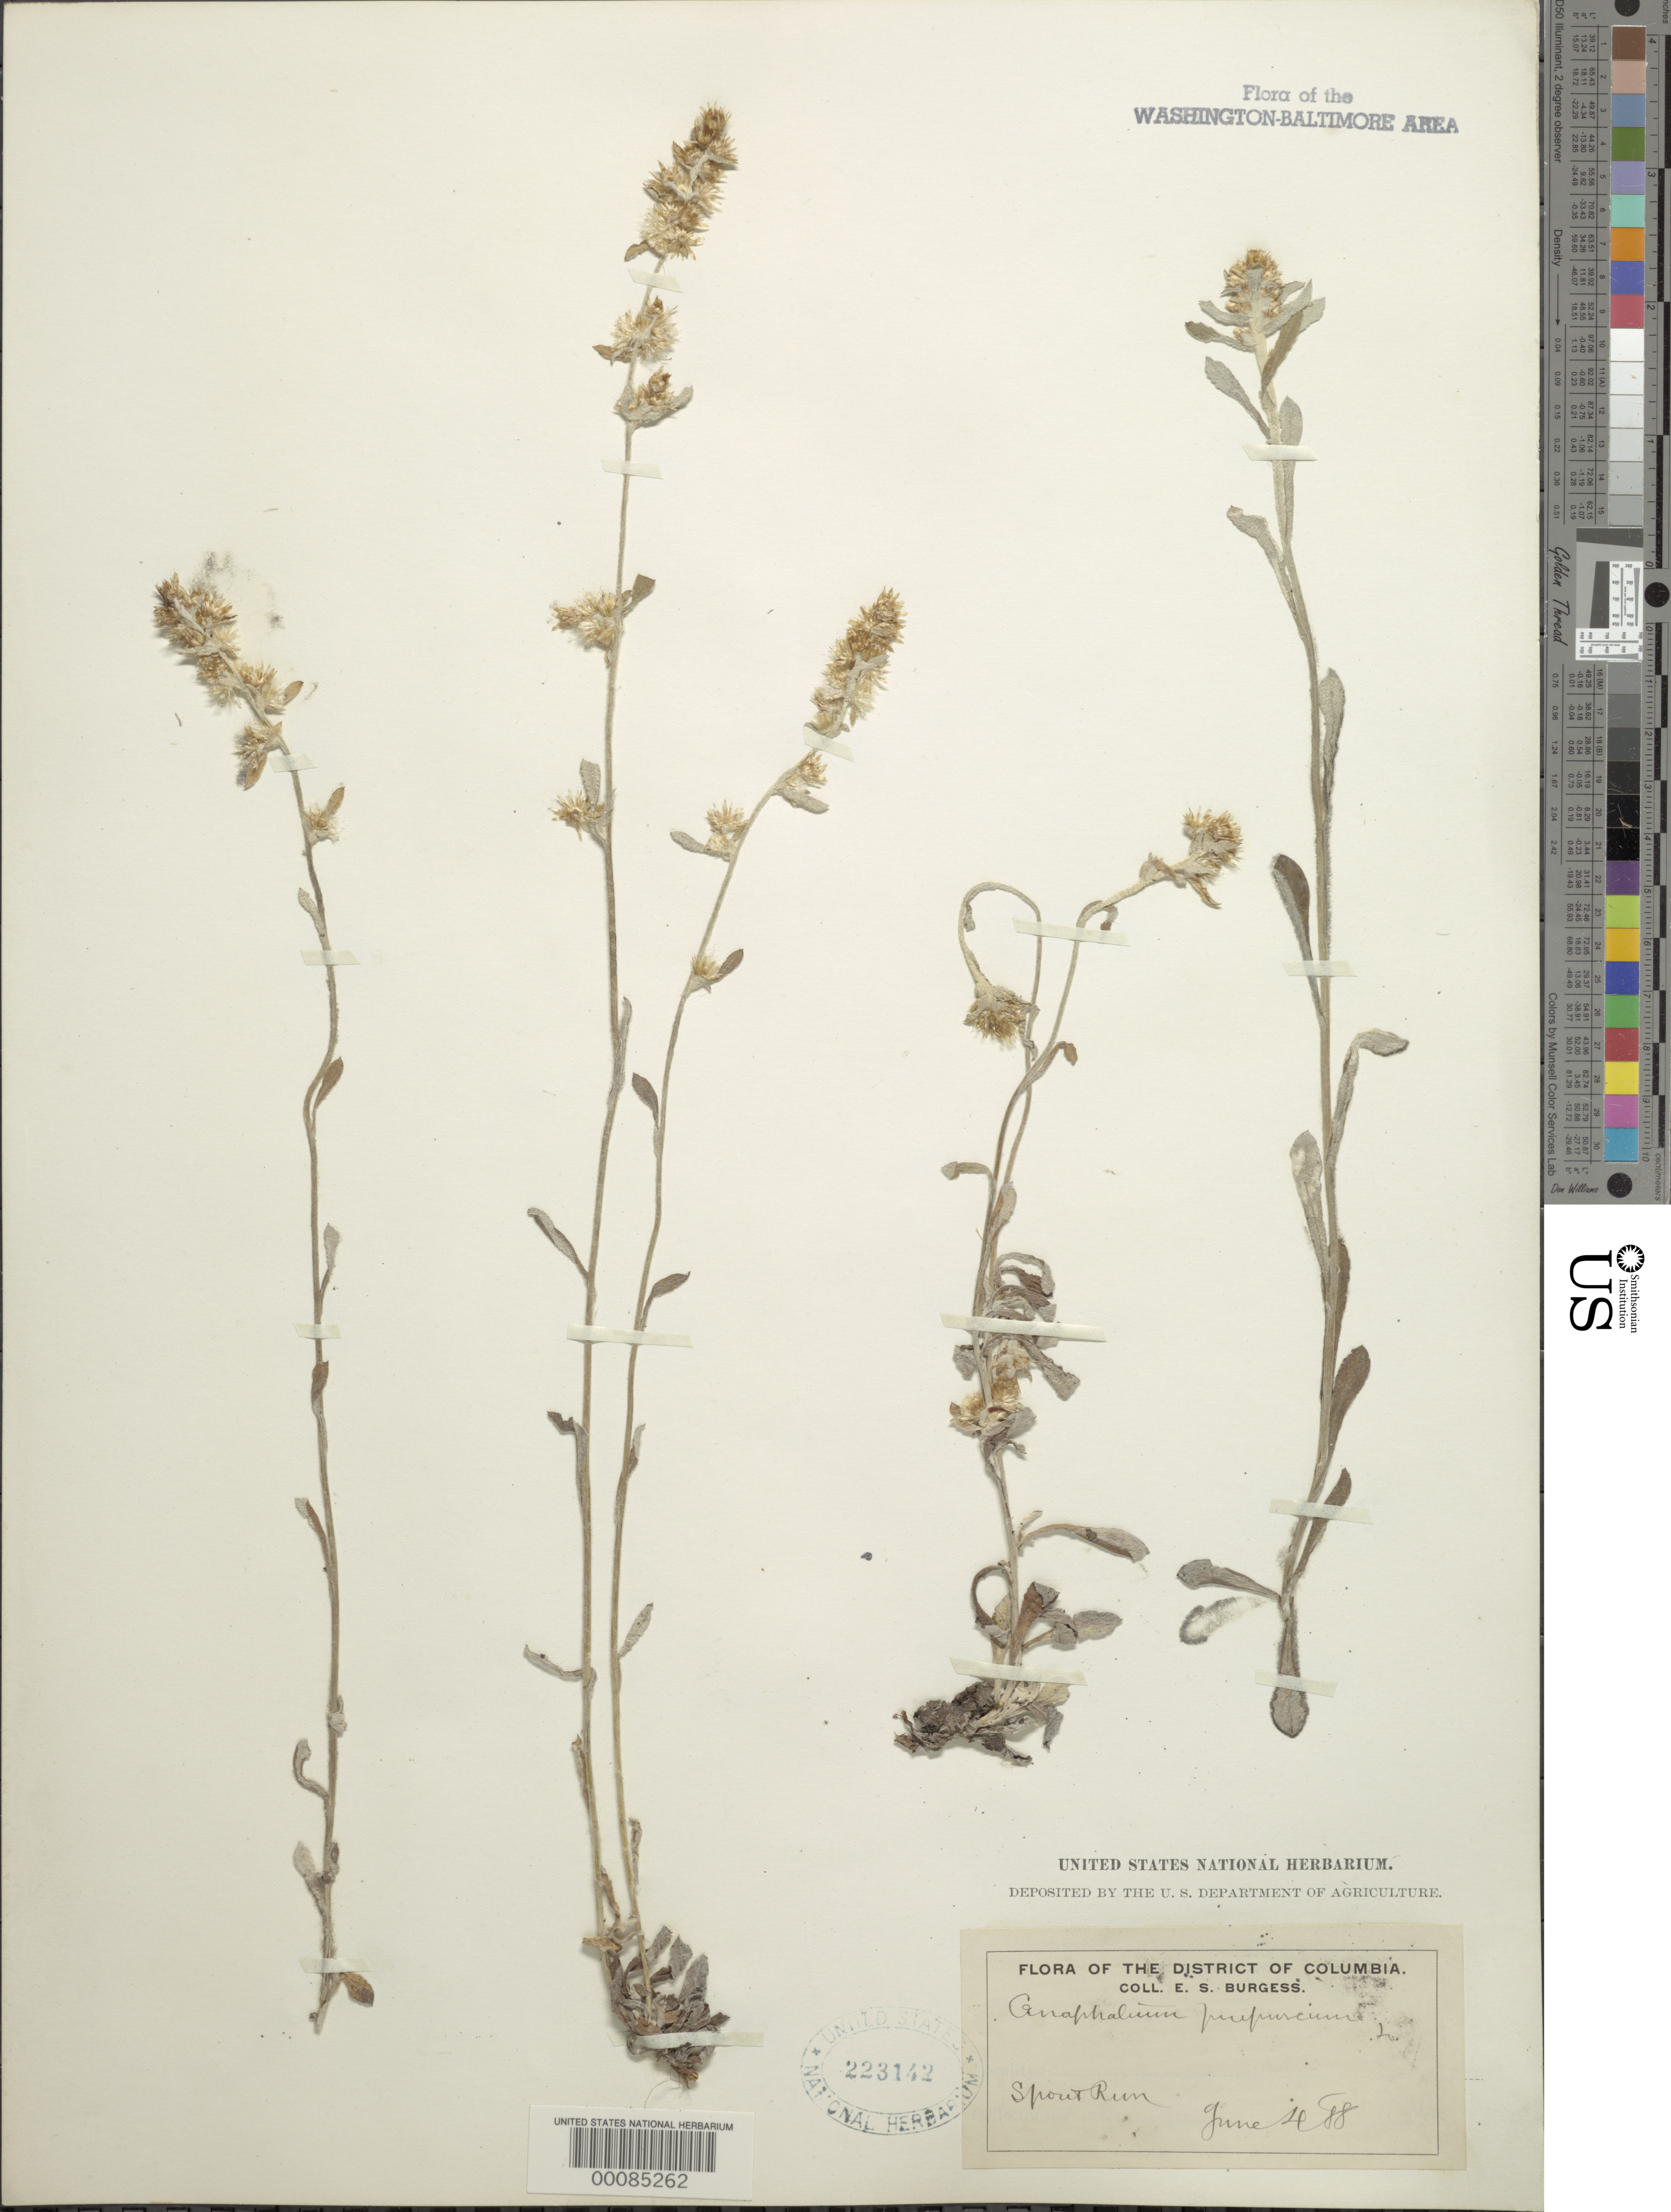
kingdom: Plantae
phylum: Tracheophyta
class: Magnoliopsida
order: Asterales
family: Asteraceae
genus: Gamochaeta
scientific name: Gamochaeta purpurea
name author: (L.) Cabrera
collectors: E. Burgess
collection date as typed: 04 Jun 1888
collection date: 1888-06-04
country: United States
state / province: Virginia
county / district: Fairfax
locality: Spout Run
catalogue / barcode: US 223142